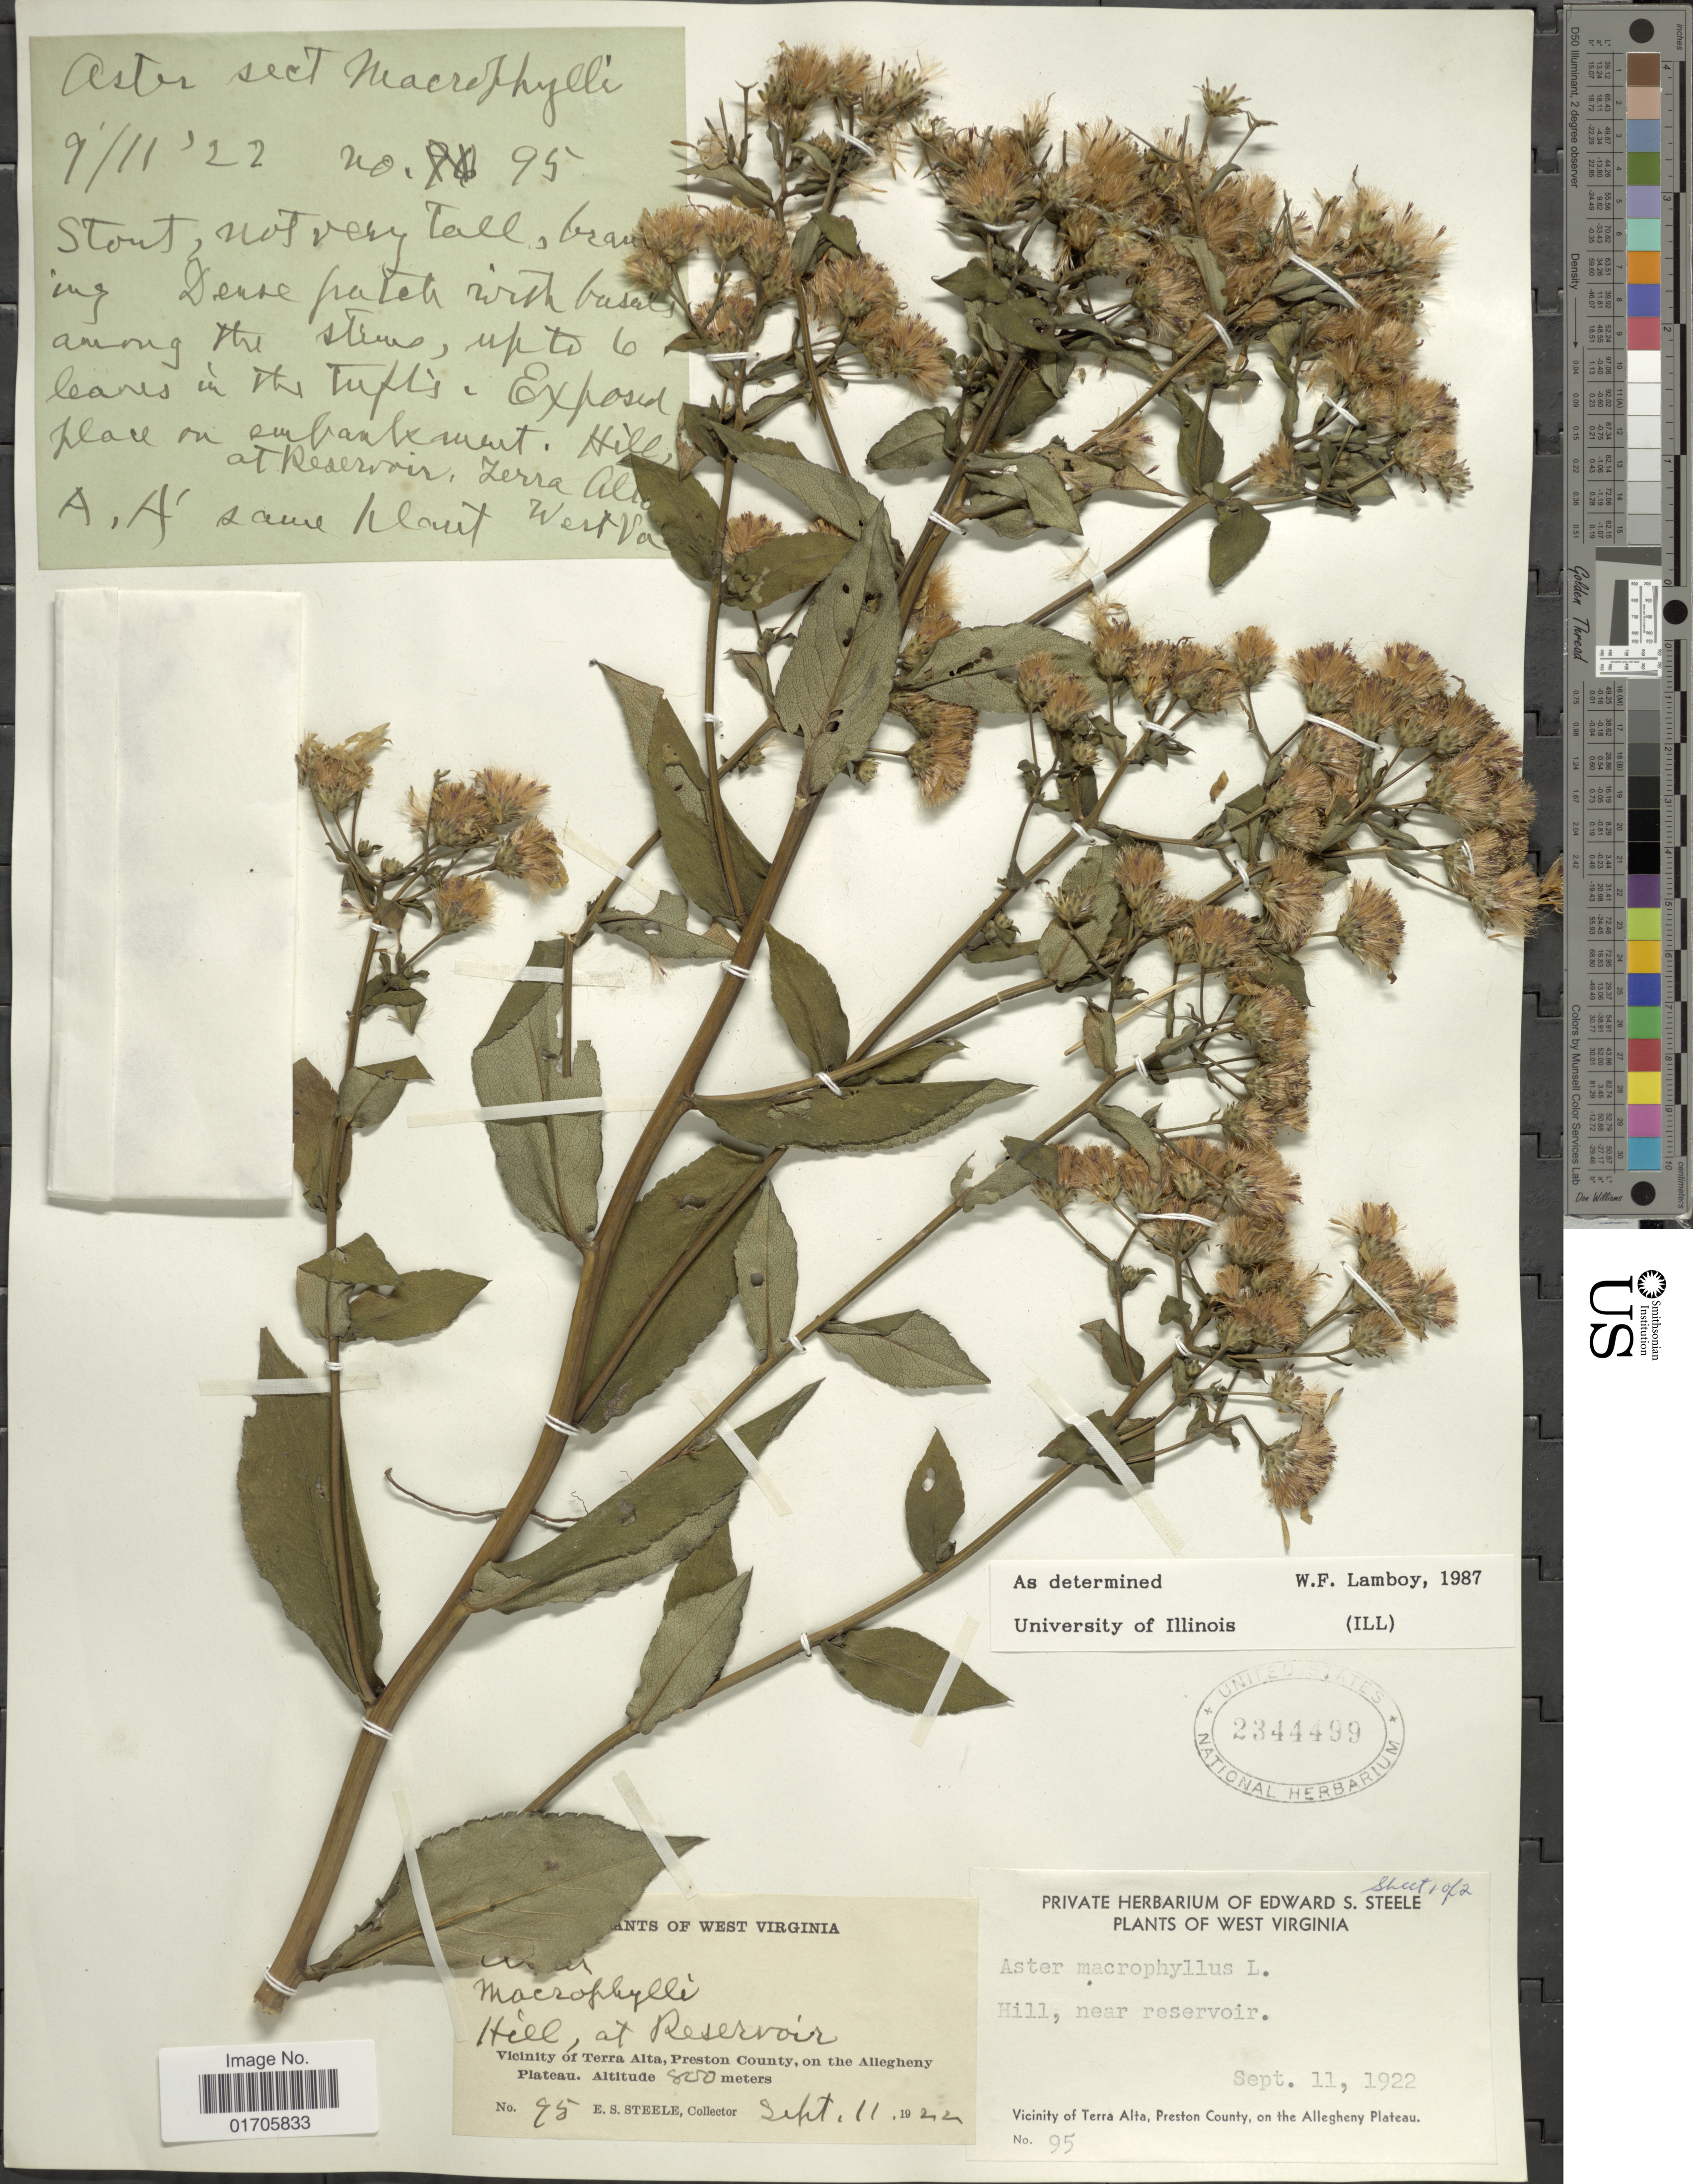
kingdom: Plantae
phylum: Tracheophyta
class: Magnoliopsida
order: Asterales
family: Asteraceae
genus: Eurybia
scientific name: Eurybia macrophylla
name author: (L.) Cass.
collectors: E. Steele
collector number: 95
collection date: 1922-09-11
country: United States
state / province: West Virginia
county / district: Preston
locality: Hill, at Reservoir. Vicinity of Terra Alta, Preston County, on the Allegheny Plateau.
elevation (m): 800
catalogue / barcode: US 2344499